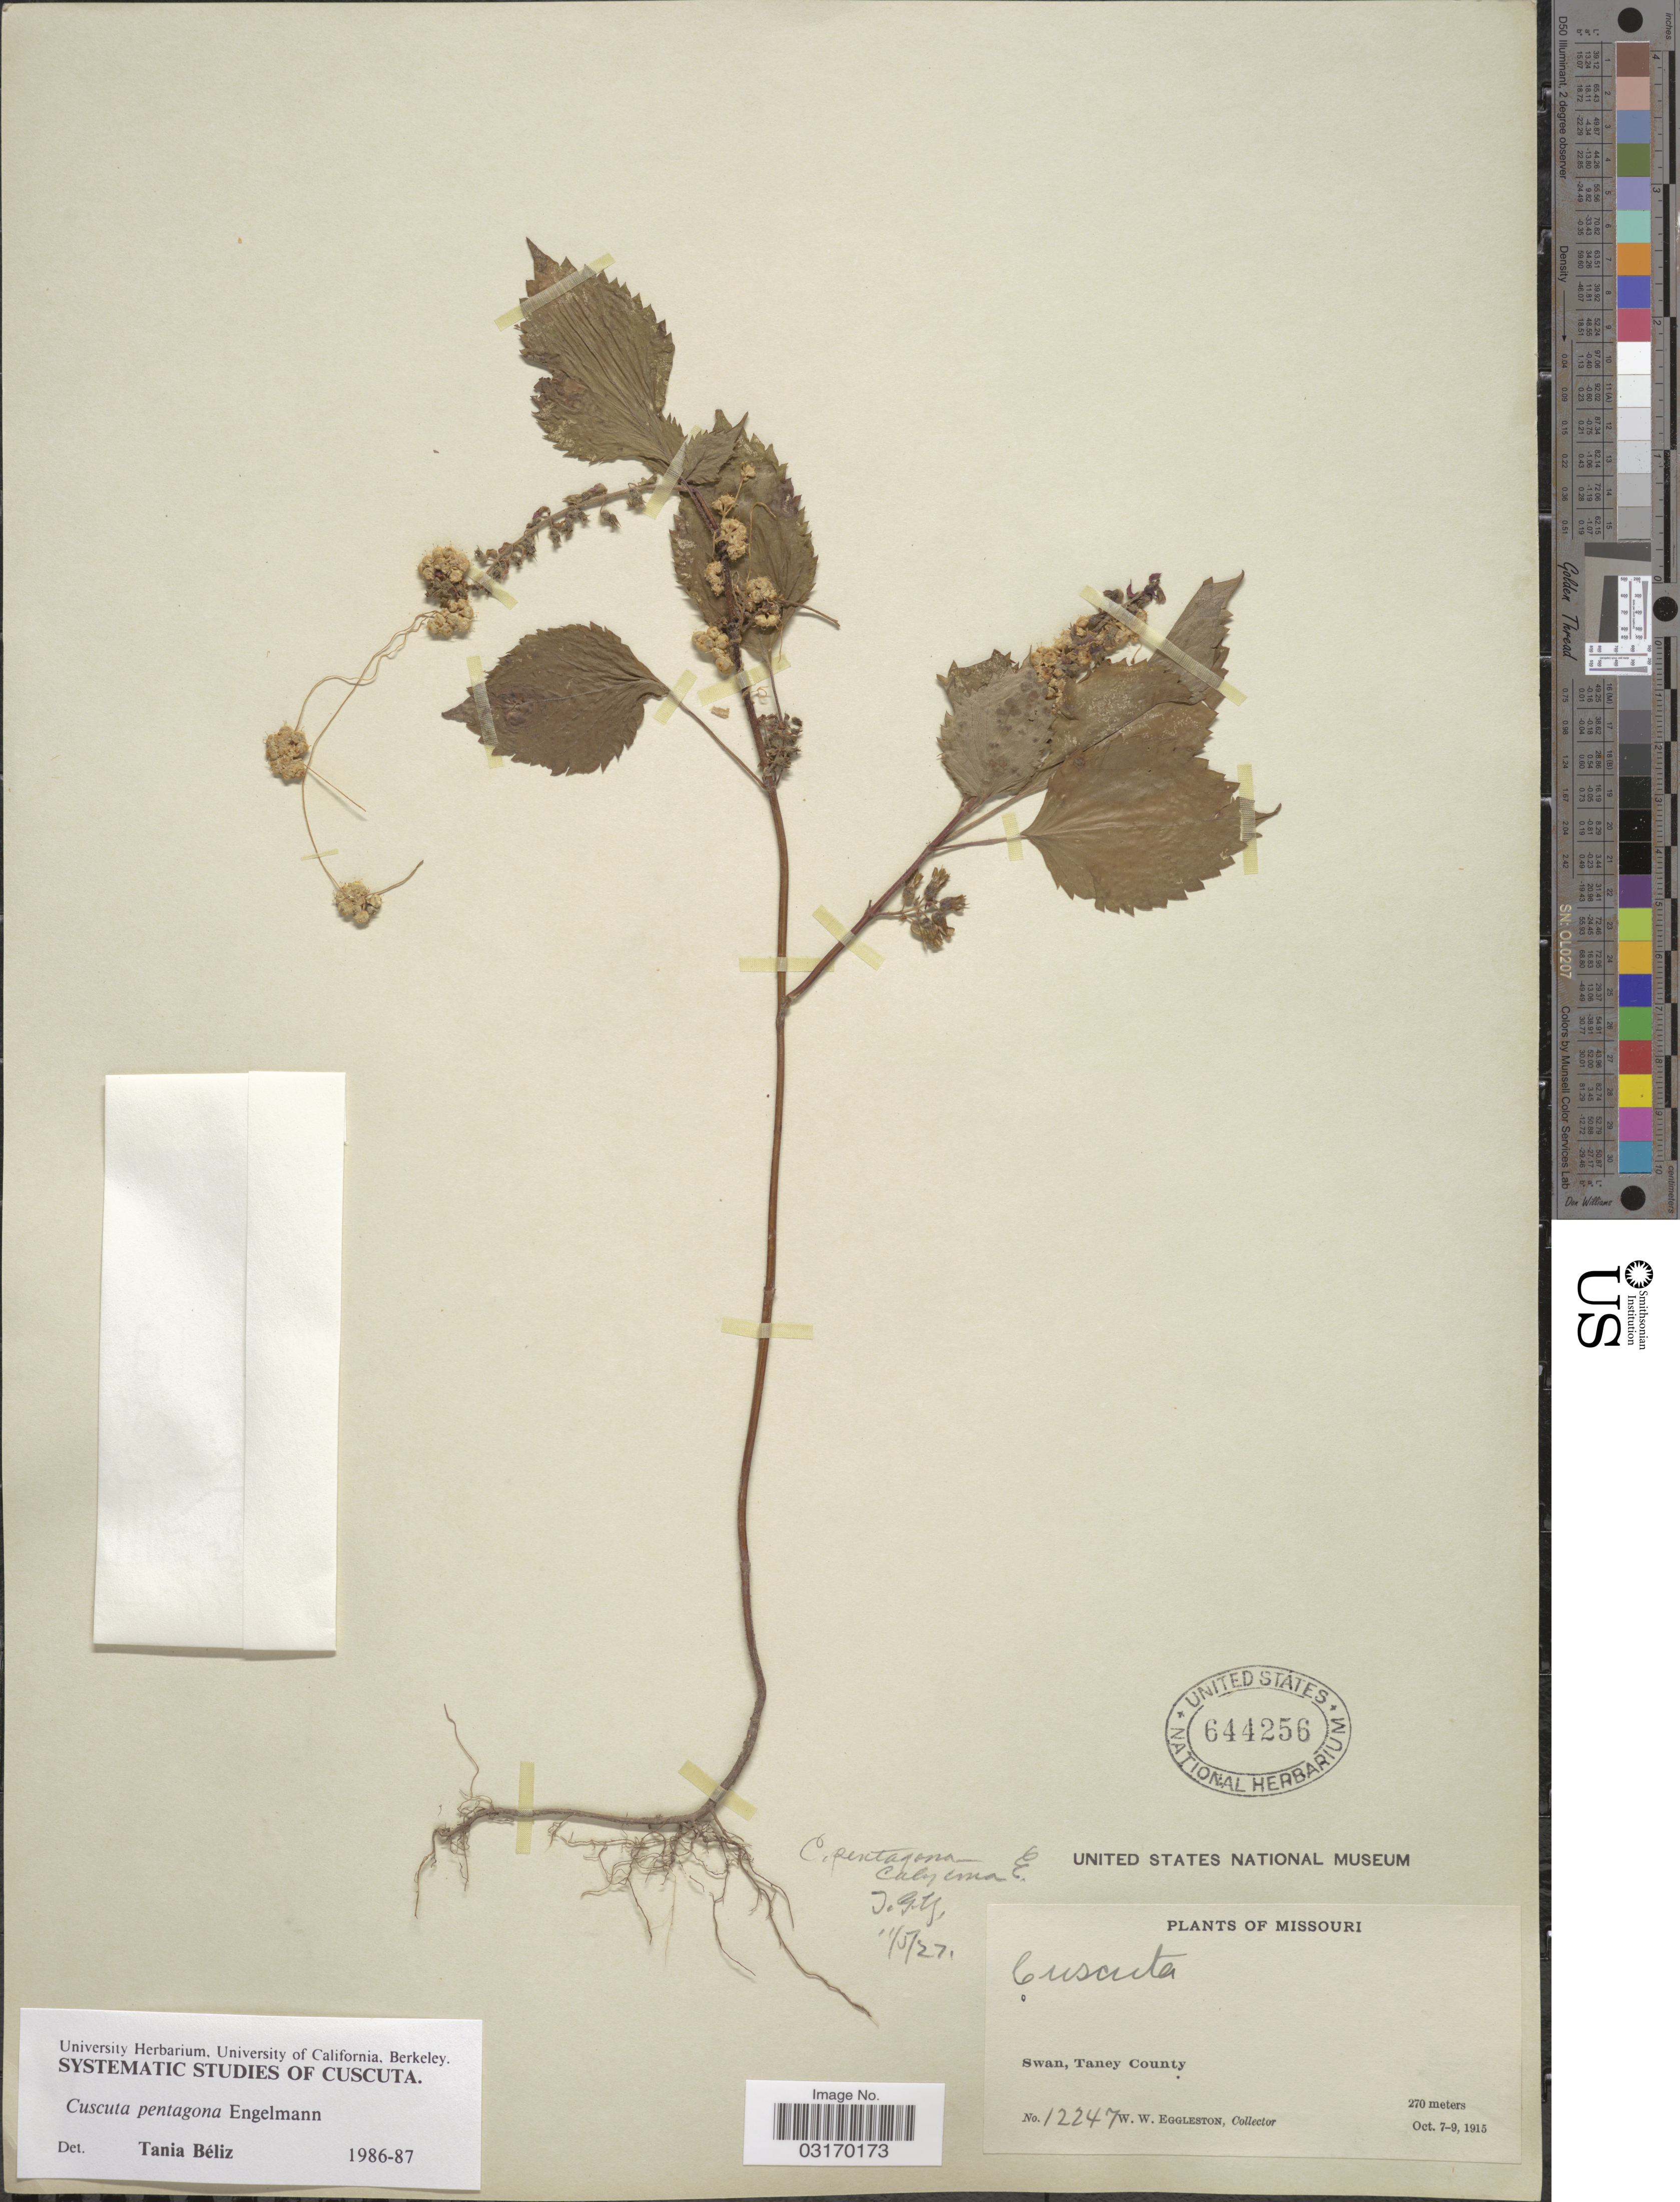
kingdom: Plantae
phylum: Tracheophyta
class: Magnoliopsida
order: Solanales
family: Convolvulaceae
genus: Cuscuta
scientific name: Cuscuta pentagona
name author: Engelm.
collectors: W. W. Eggleston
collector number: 12247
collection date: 1915-10-07/1915-10-09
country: United States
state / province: Missouri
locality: Swan, Taney County.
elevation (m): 270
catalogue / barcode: US 644256